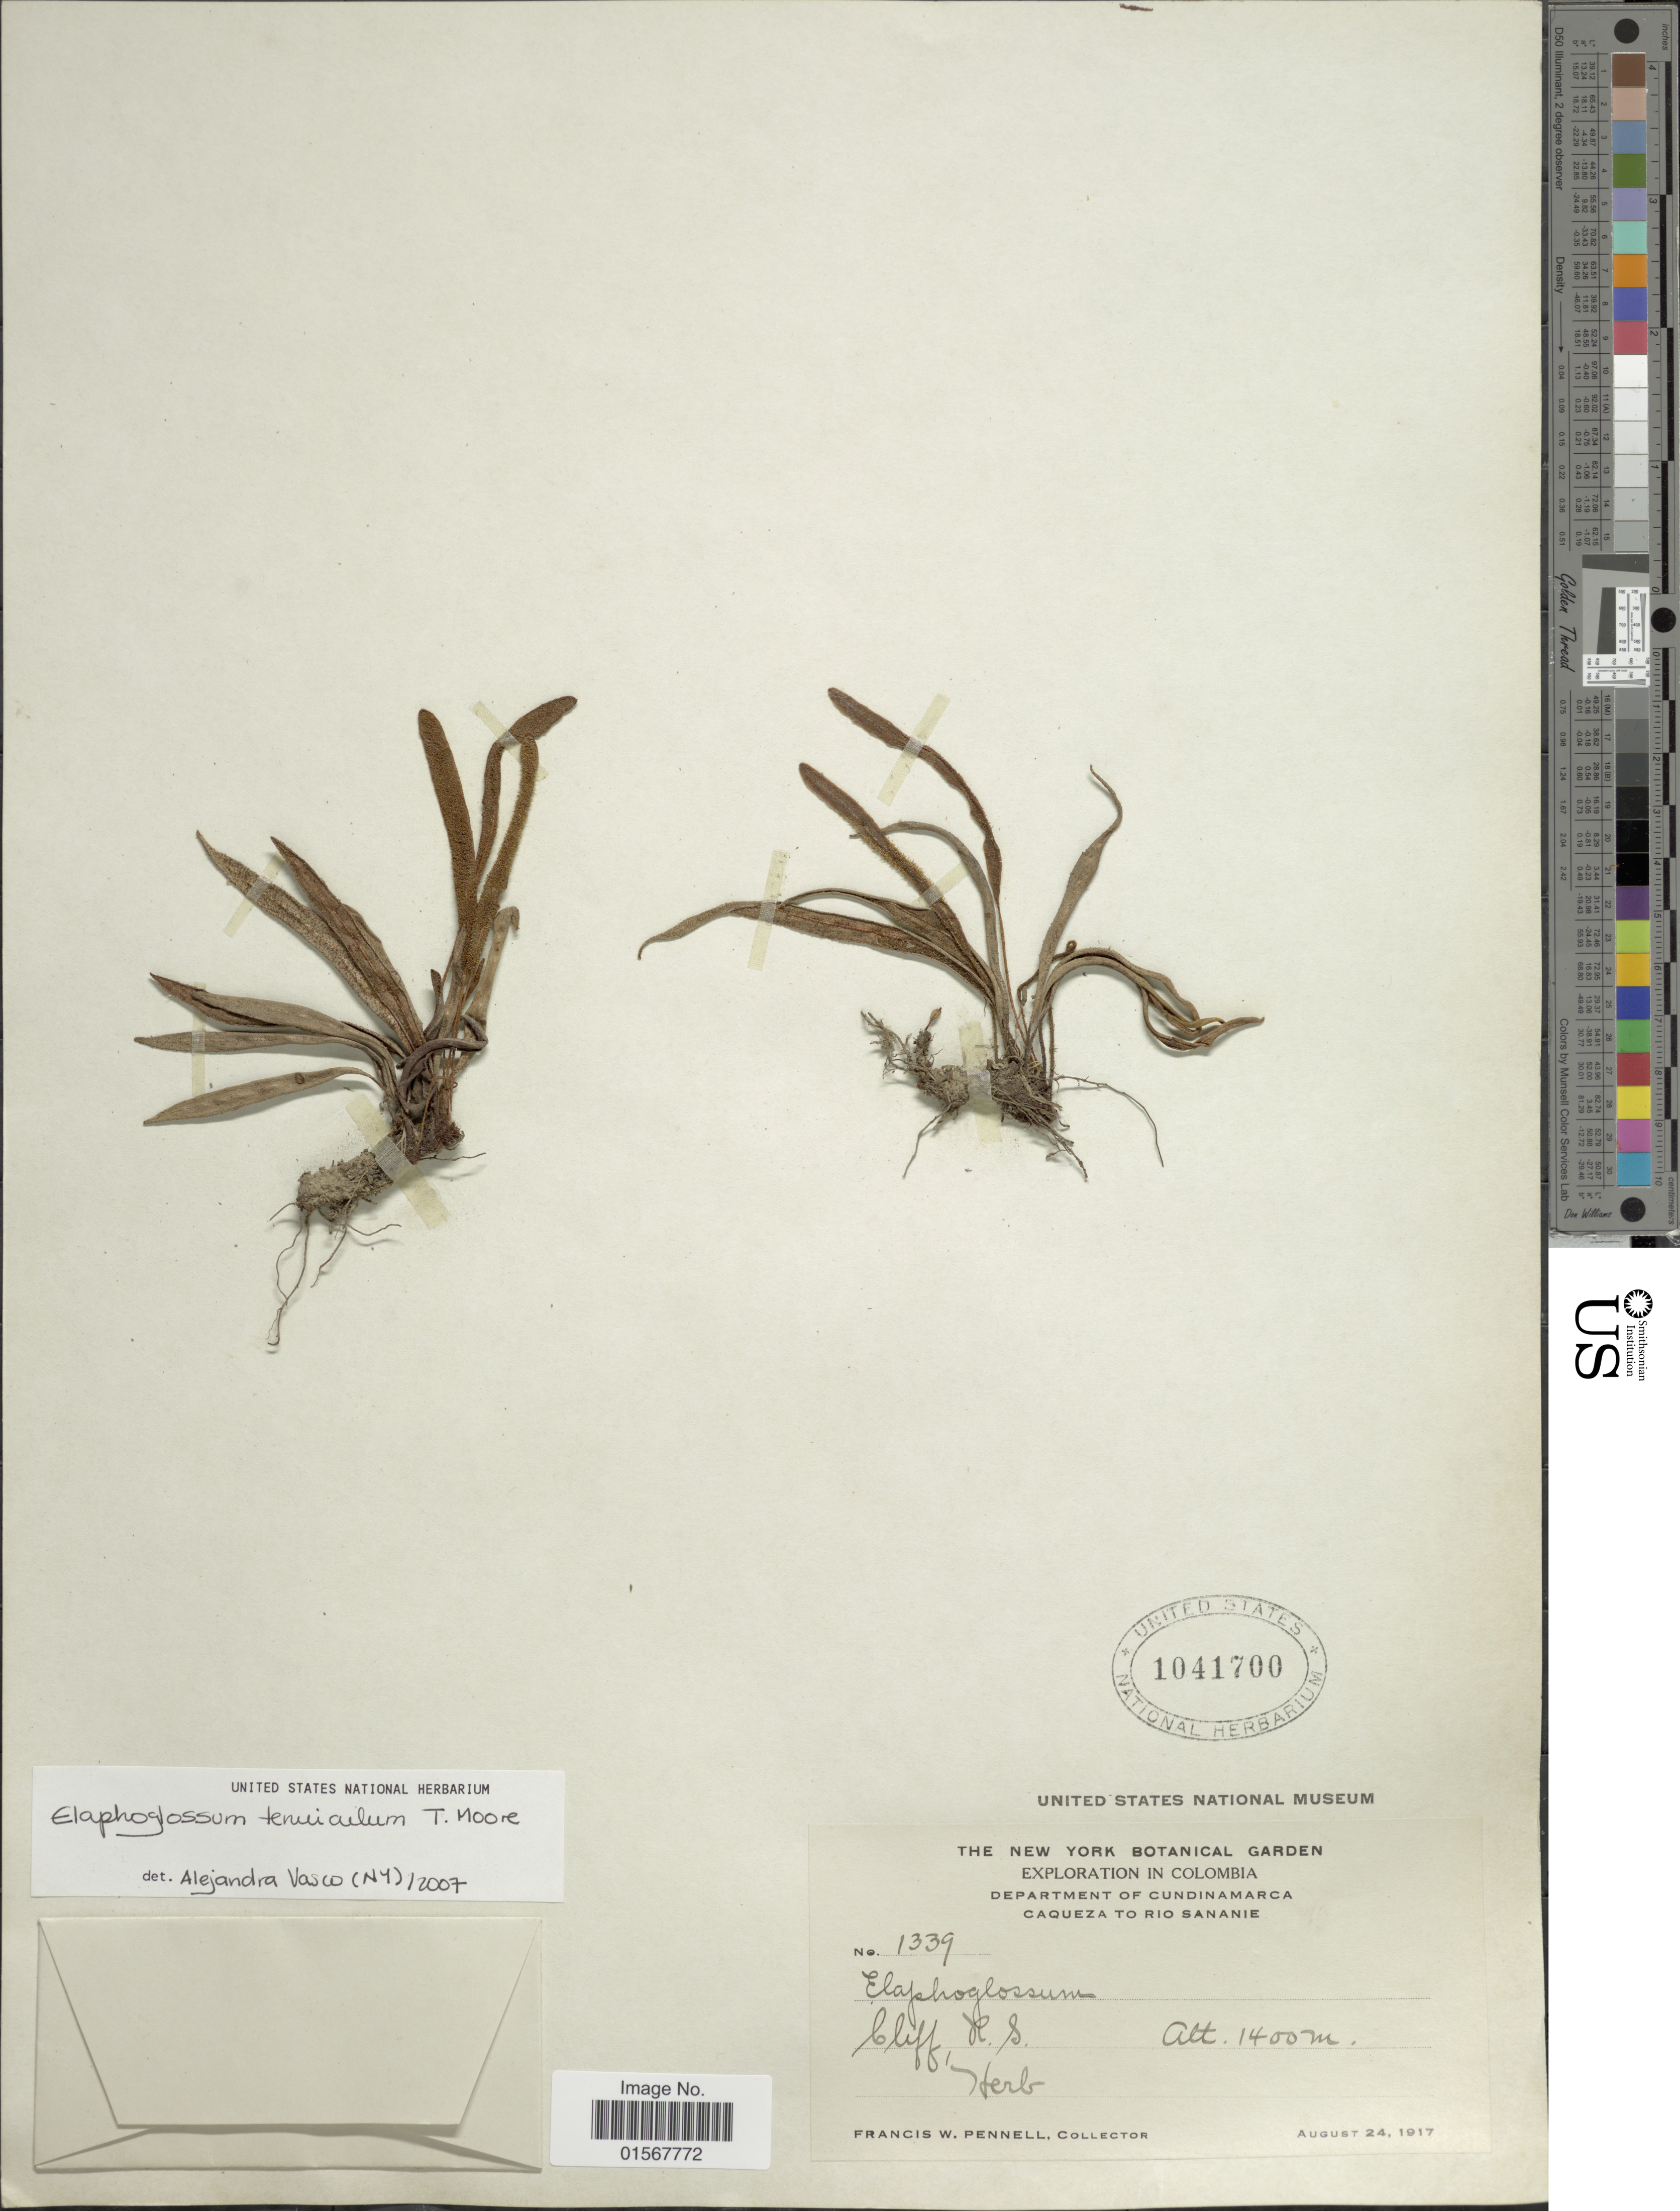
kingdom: Plantae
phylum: Tracheophyta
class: Polypodiopsida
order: Polypodiales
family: Dryopteridaceae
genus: Elaphoglossum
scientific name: Elaphoglossum tenuiculum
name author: (Fée) Baker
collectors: F. W. Pennell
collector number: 1339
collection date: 1917-08-24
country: Colombia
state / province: Cundinamarca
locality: Department of Cundinamarca, Caqueza to Rio Sananie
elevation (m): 1400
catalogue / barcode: US 1041700